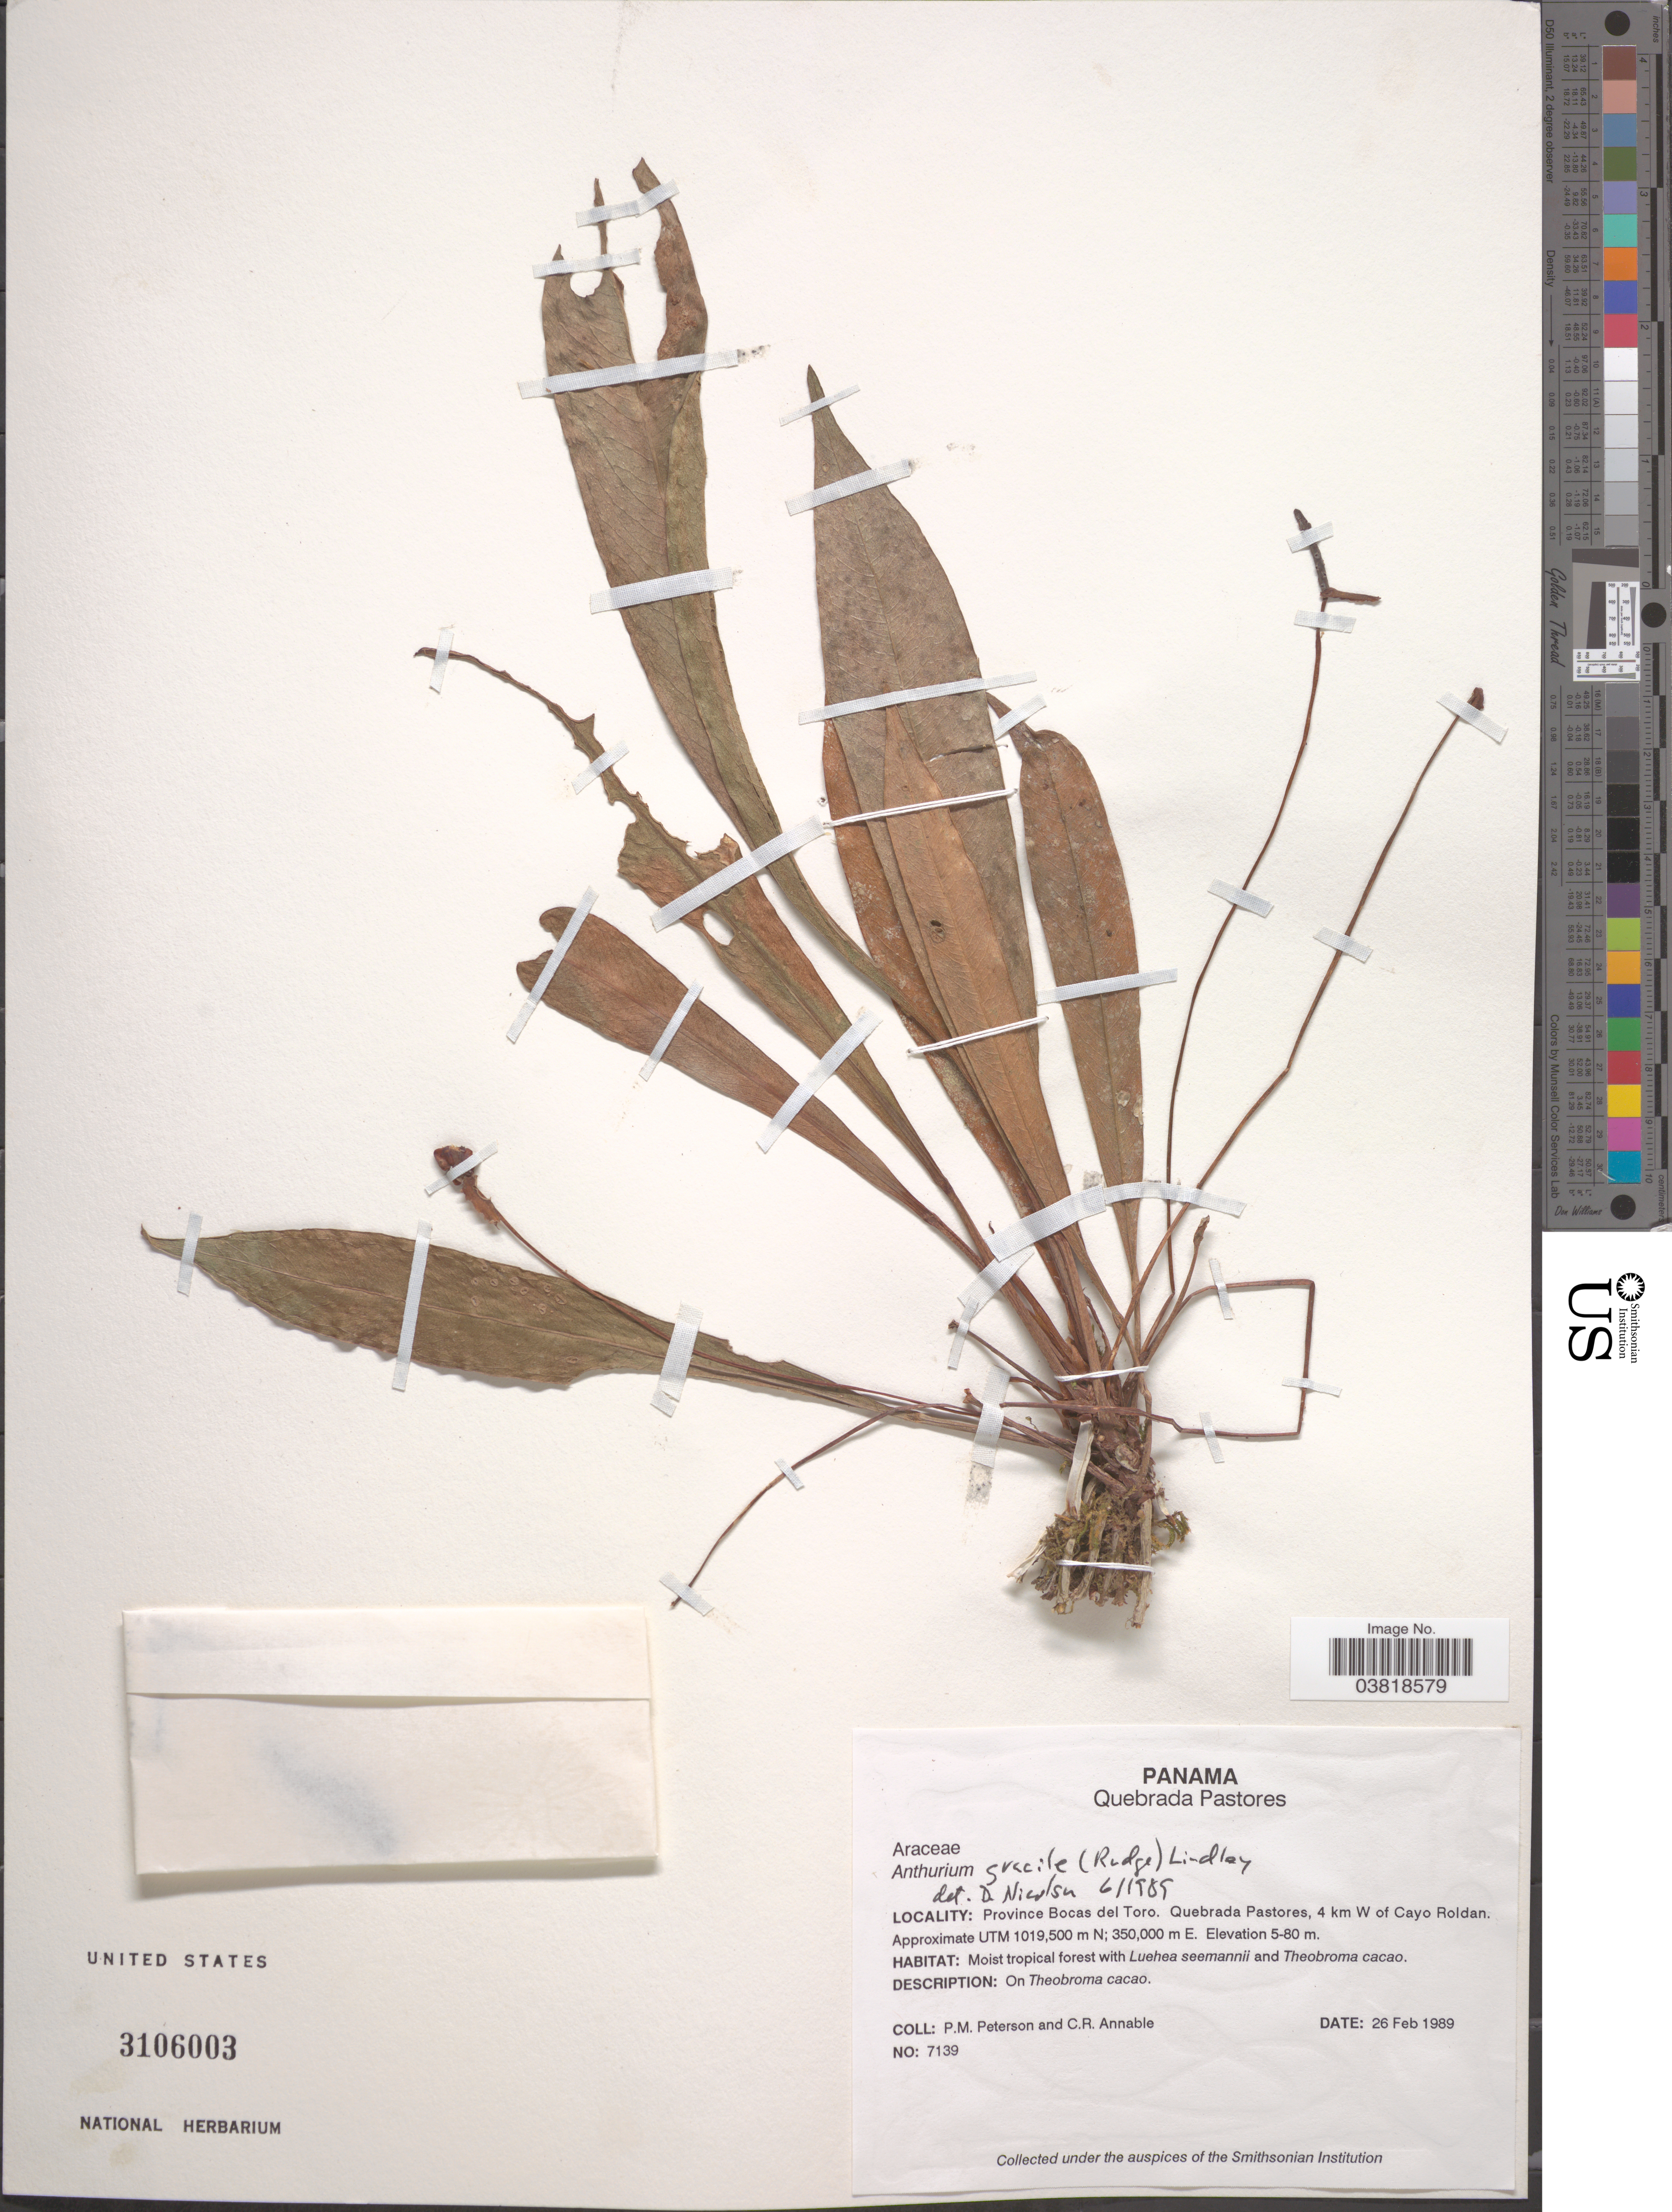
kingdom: Plantae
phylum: Tracheophyta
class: Liliopsida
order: Alismatales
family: Araceae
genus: Anthurium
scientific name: Anthurium gracile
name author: (Rudge) Schott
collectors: P. M. Peterson & C. R. Annable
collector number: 7139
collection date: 1989-02-26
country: Panama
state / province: Bocas del Toro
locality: Quebrada Pastores, 4 km W of Cayo Roldan.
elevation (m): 5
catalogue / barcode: US 3106003